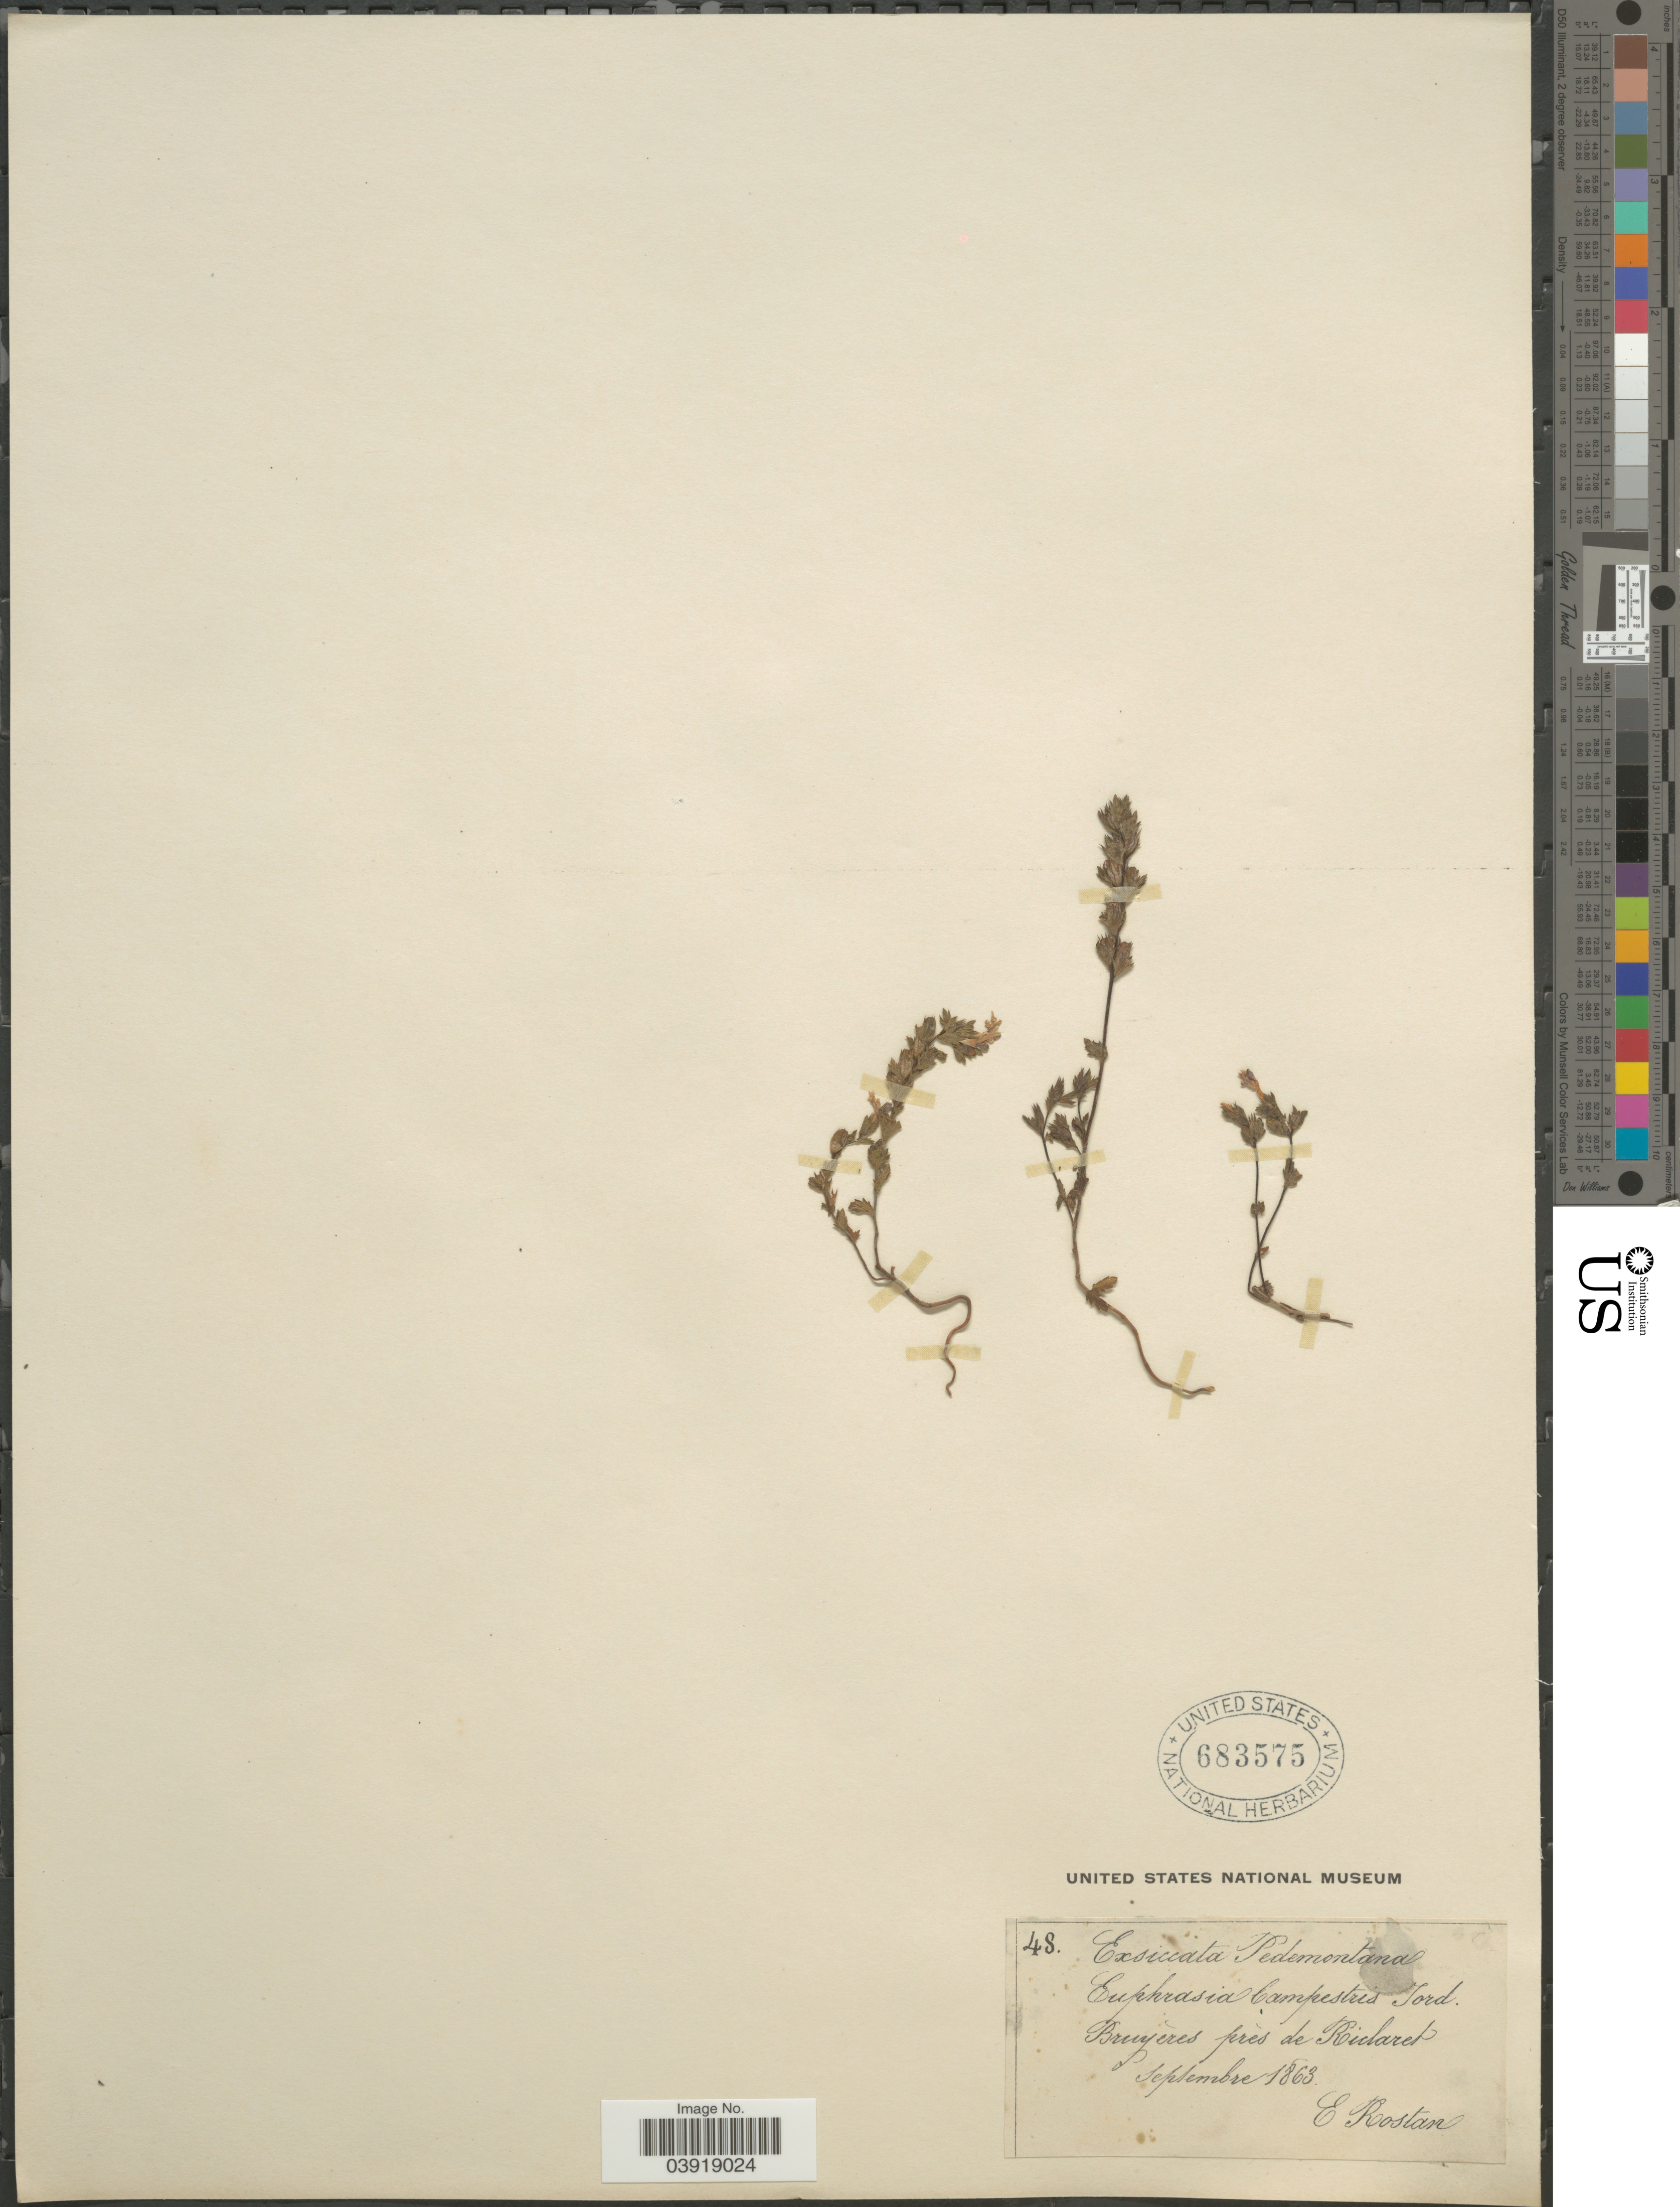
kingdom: Plantae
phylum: Tracheophyta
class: Magnoliopsida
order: Lamiales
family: Orobanchaceae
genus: Euphrasia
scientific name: Euphrasia campestris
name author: Jord.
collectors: E. Rostan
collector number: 48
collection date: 1863-09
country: Italy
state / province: Piedmont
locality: Pedemontana. Bruyeres près de Riclaret. [interpreted]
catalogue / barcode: US 683575